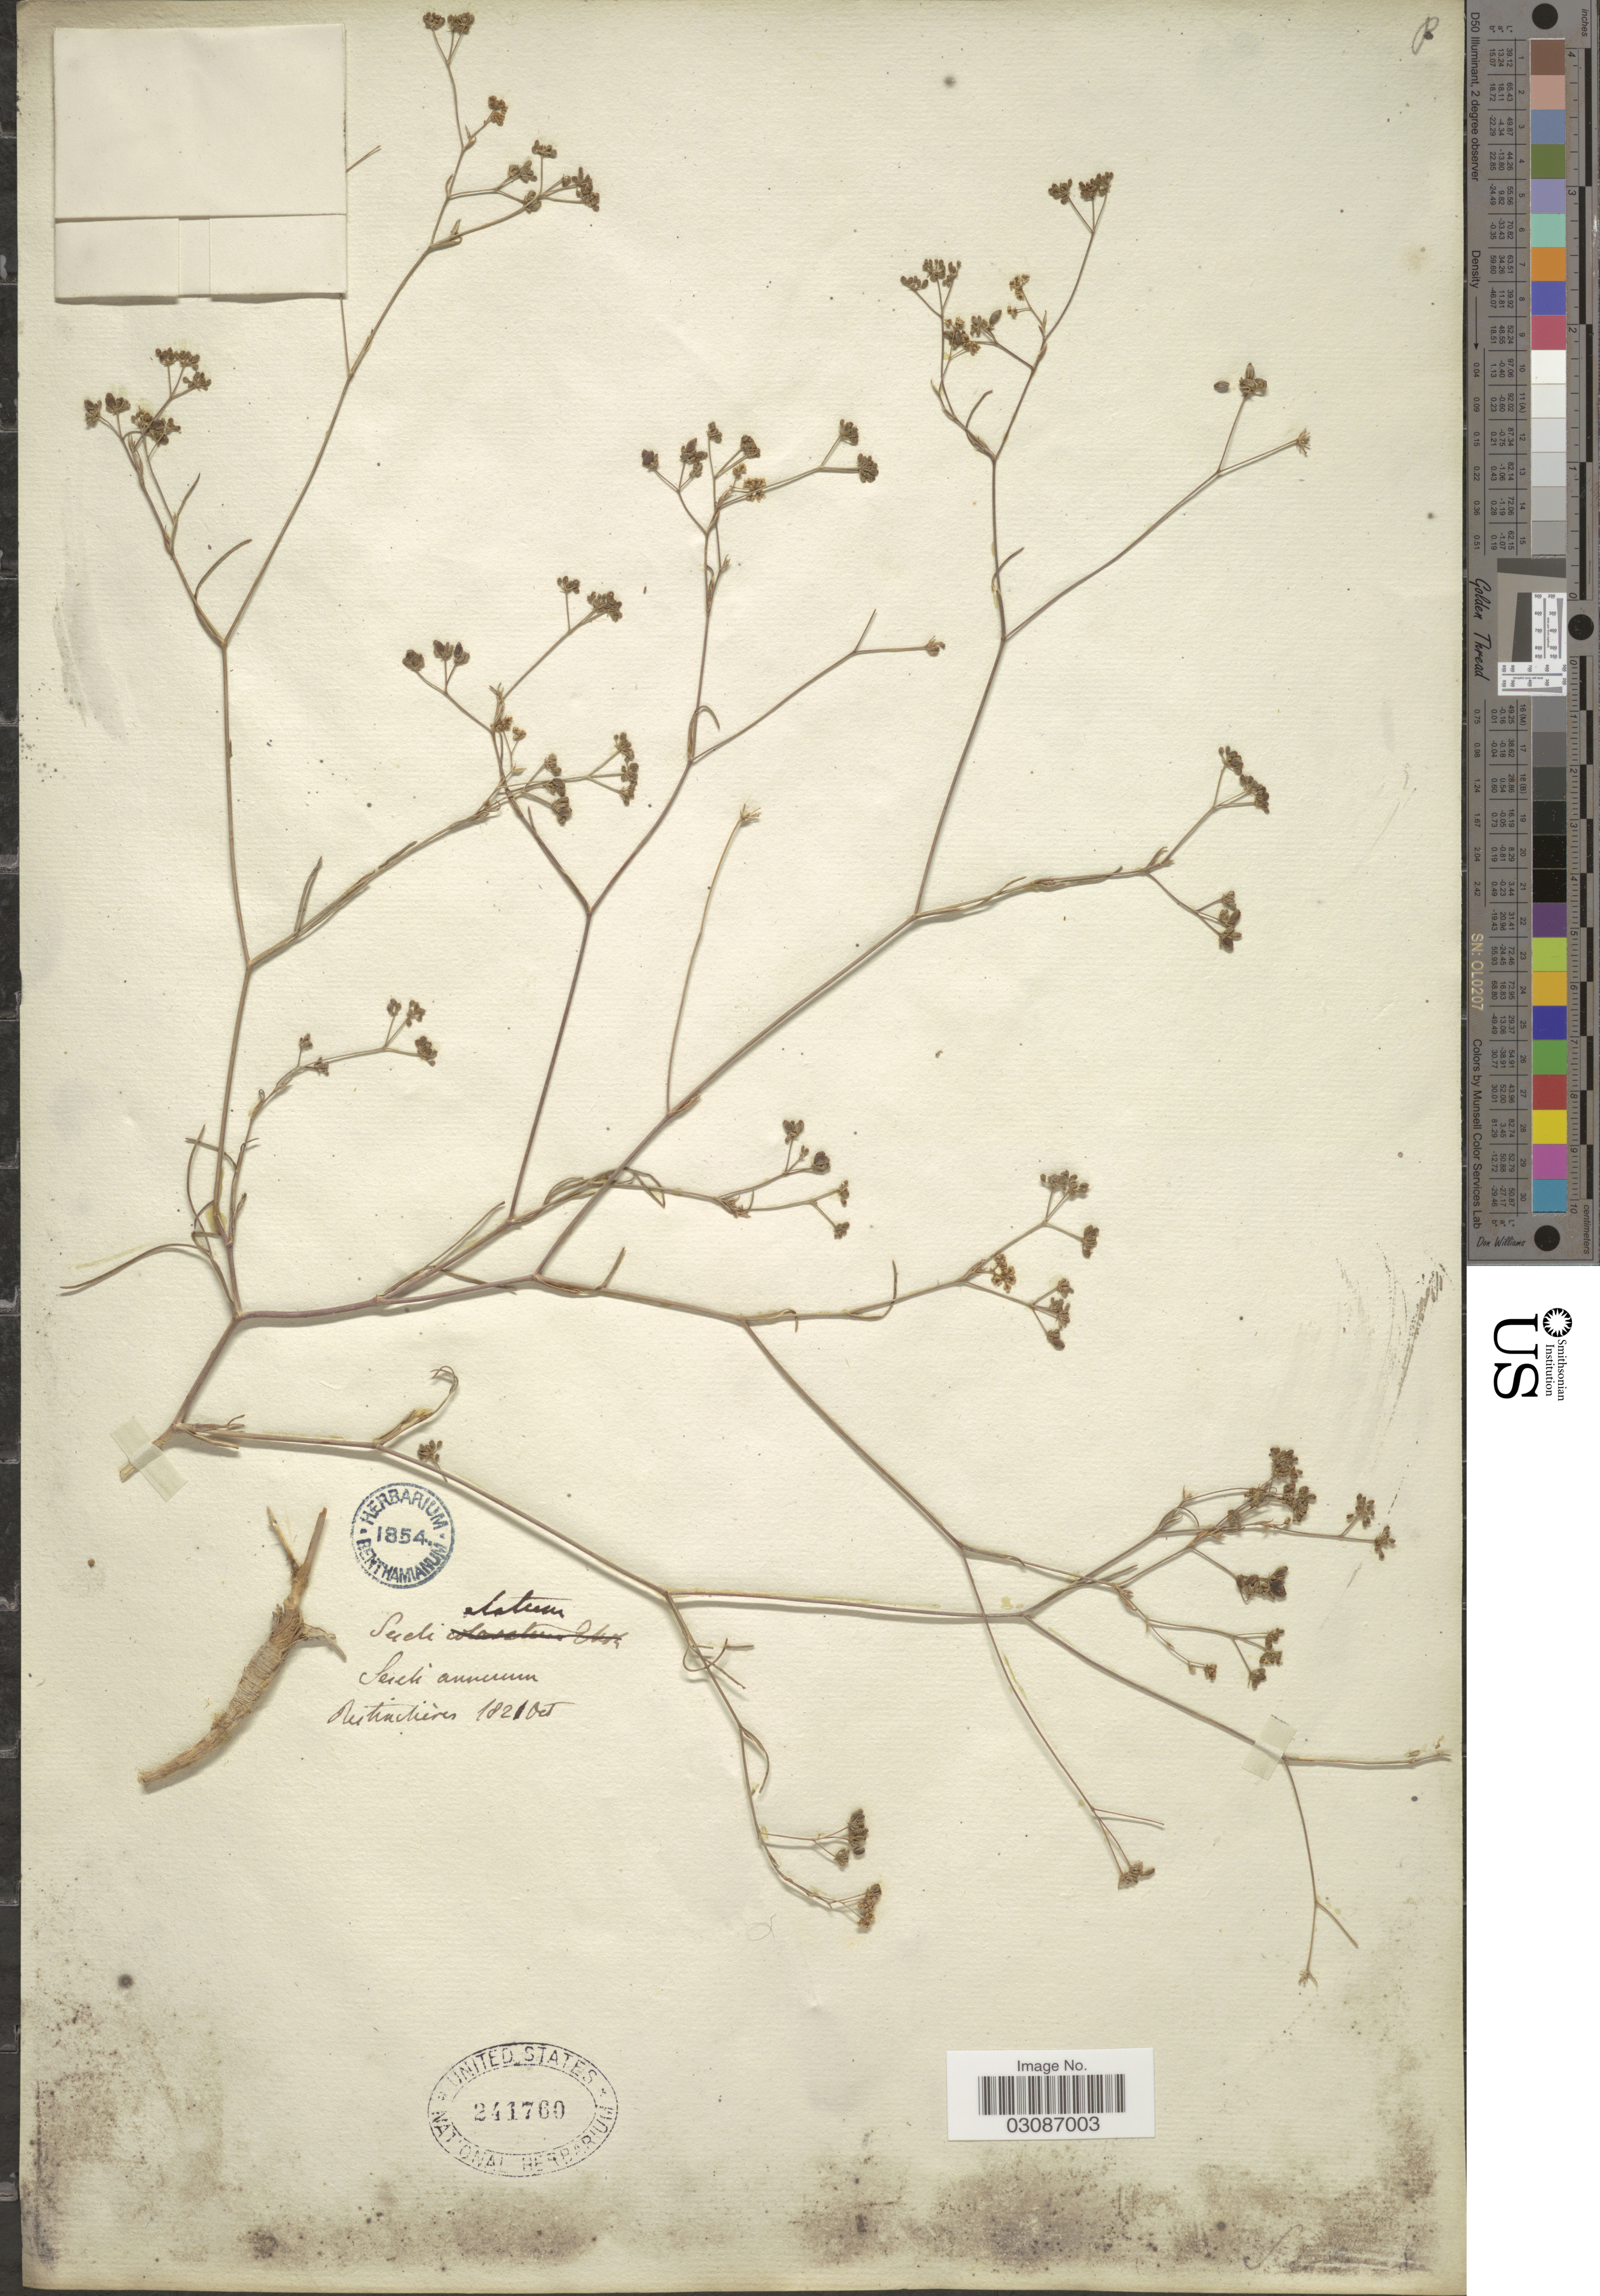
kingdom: Plantae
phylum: Tracheophyta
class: Magnoliopsida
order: Apiales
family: Apiaceae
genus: Seseli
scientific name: Seseli coloratum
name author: Ehrh.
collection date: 1821-10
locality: Reitachieres. [interpreted]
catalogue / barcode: US 241760